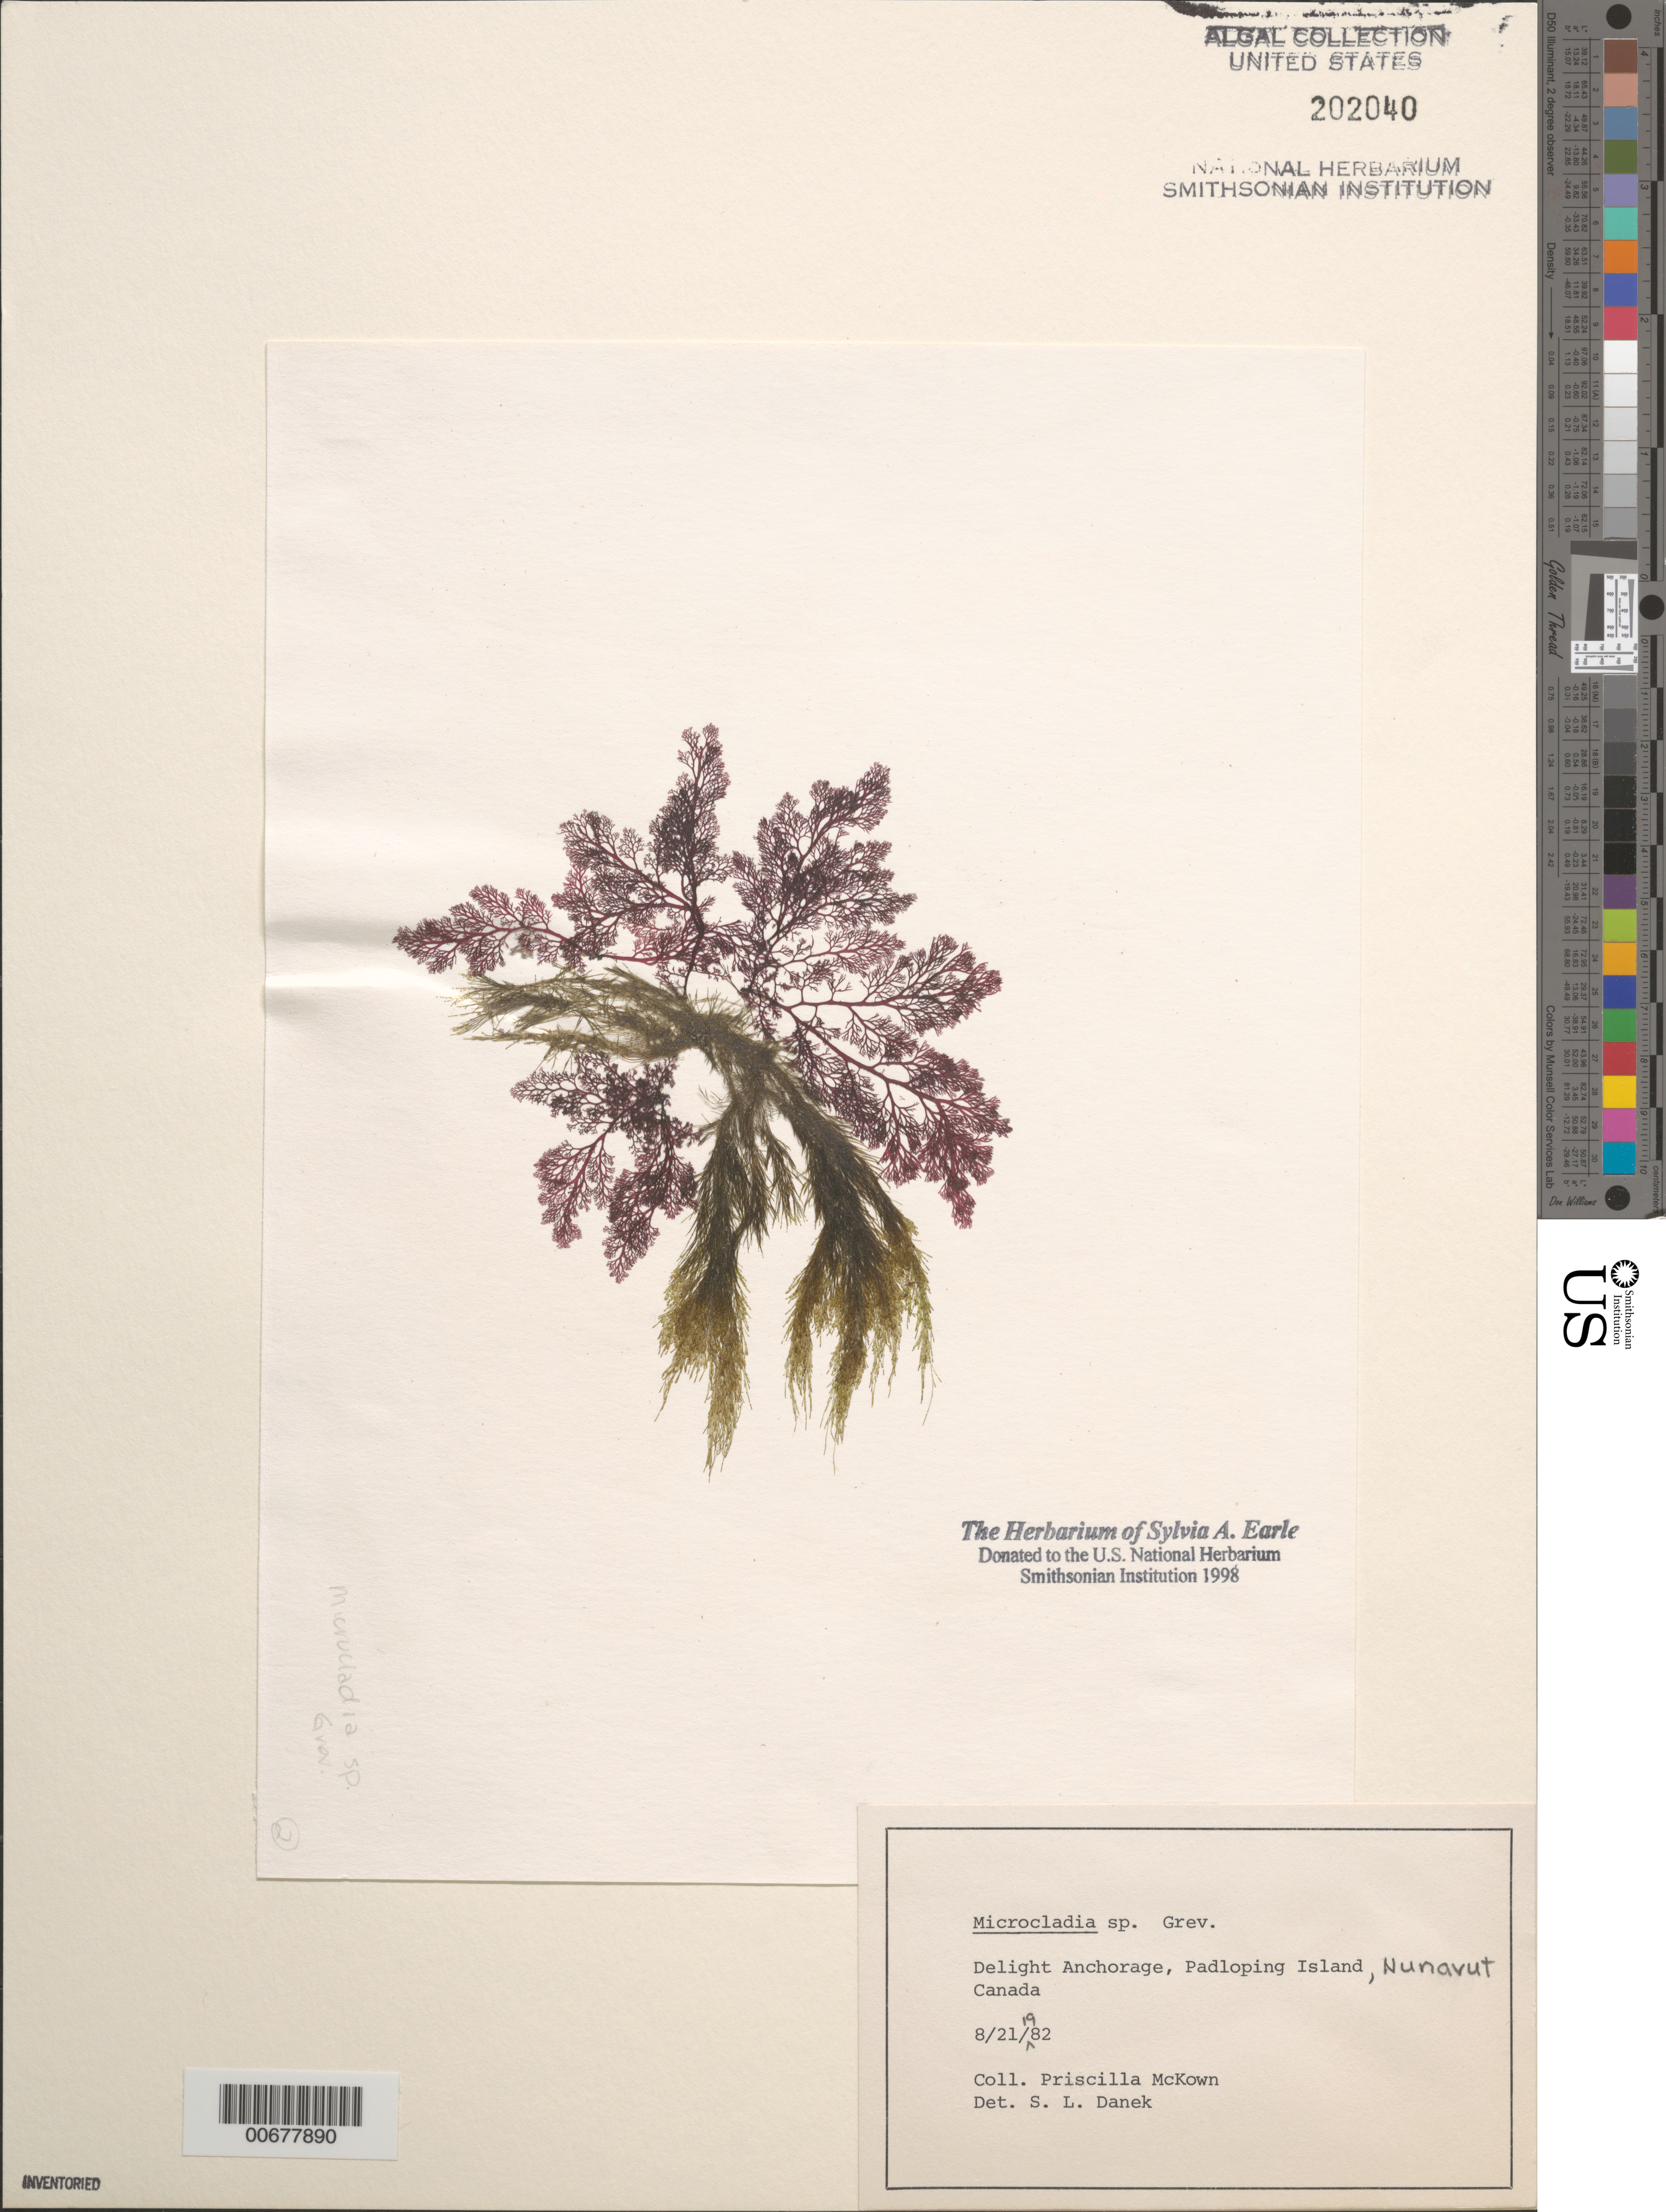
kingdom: Plantae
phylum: Rhodophyta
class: Florideophyceae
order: Ceramiales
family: Ceramiaceae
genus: Microcladia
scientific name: Microcladia sp.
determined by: Danek, S. L.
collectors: P. McKown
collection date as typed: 21 Aug 1982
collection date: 1982-08-21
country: Canada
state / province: Nunavut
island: Padloping Island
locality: Delight Anchorage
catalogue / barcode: US 202040